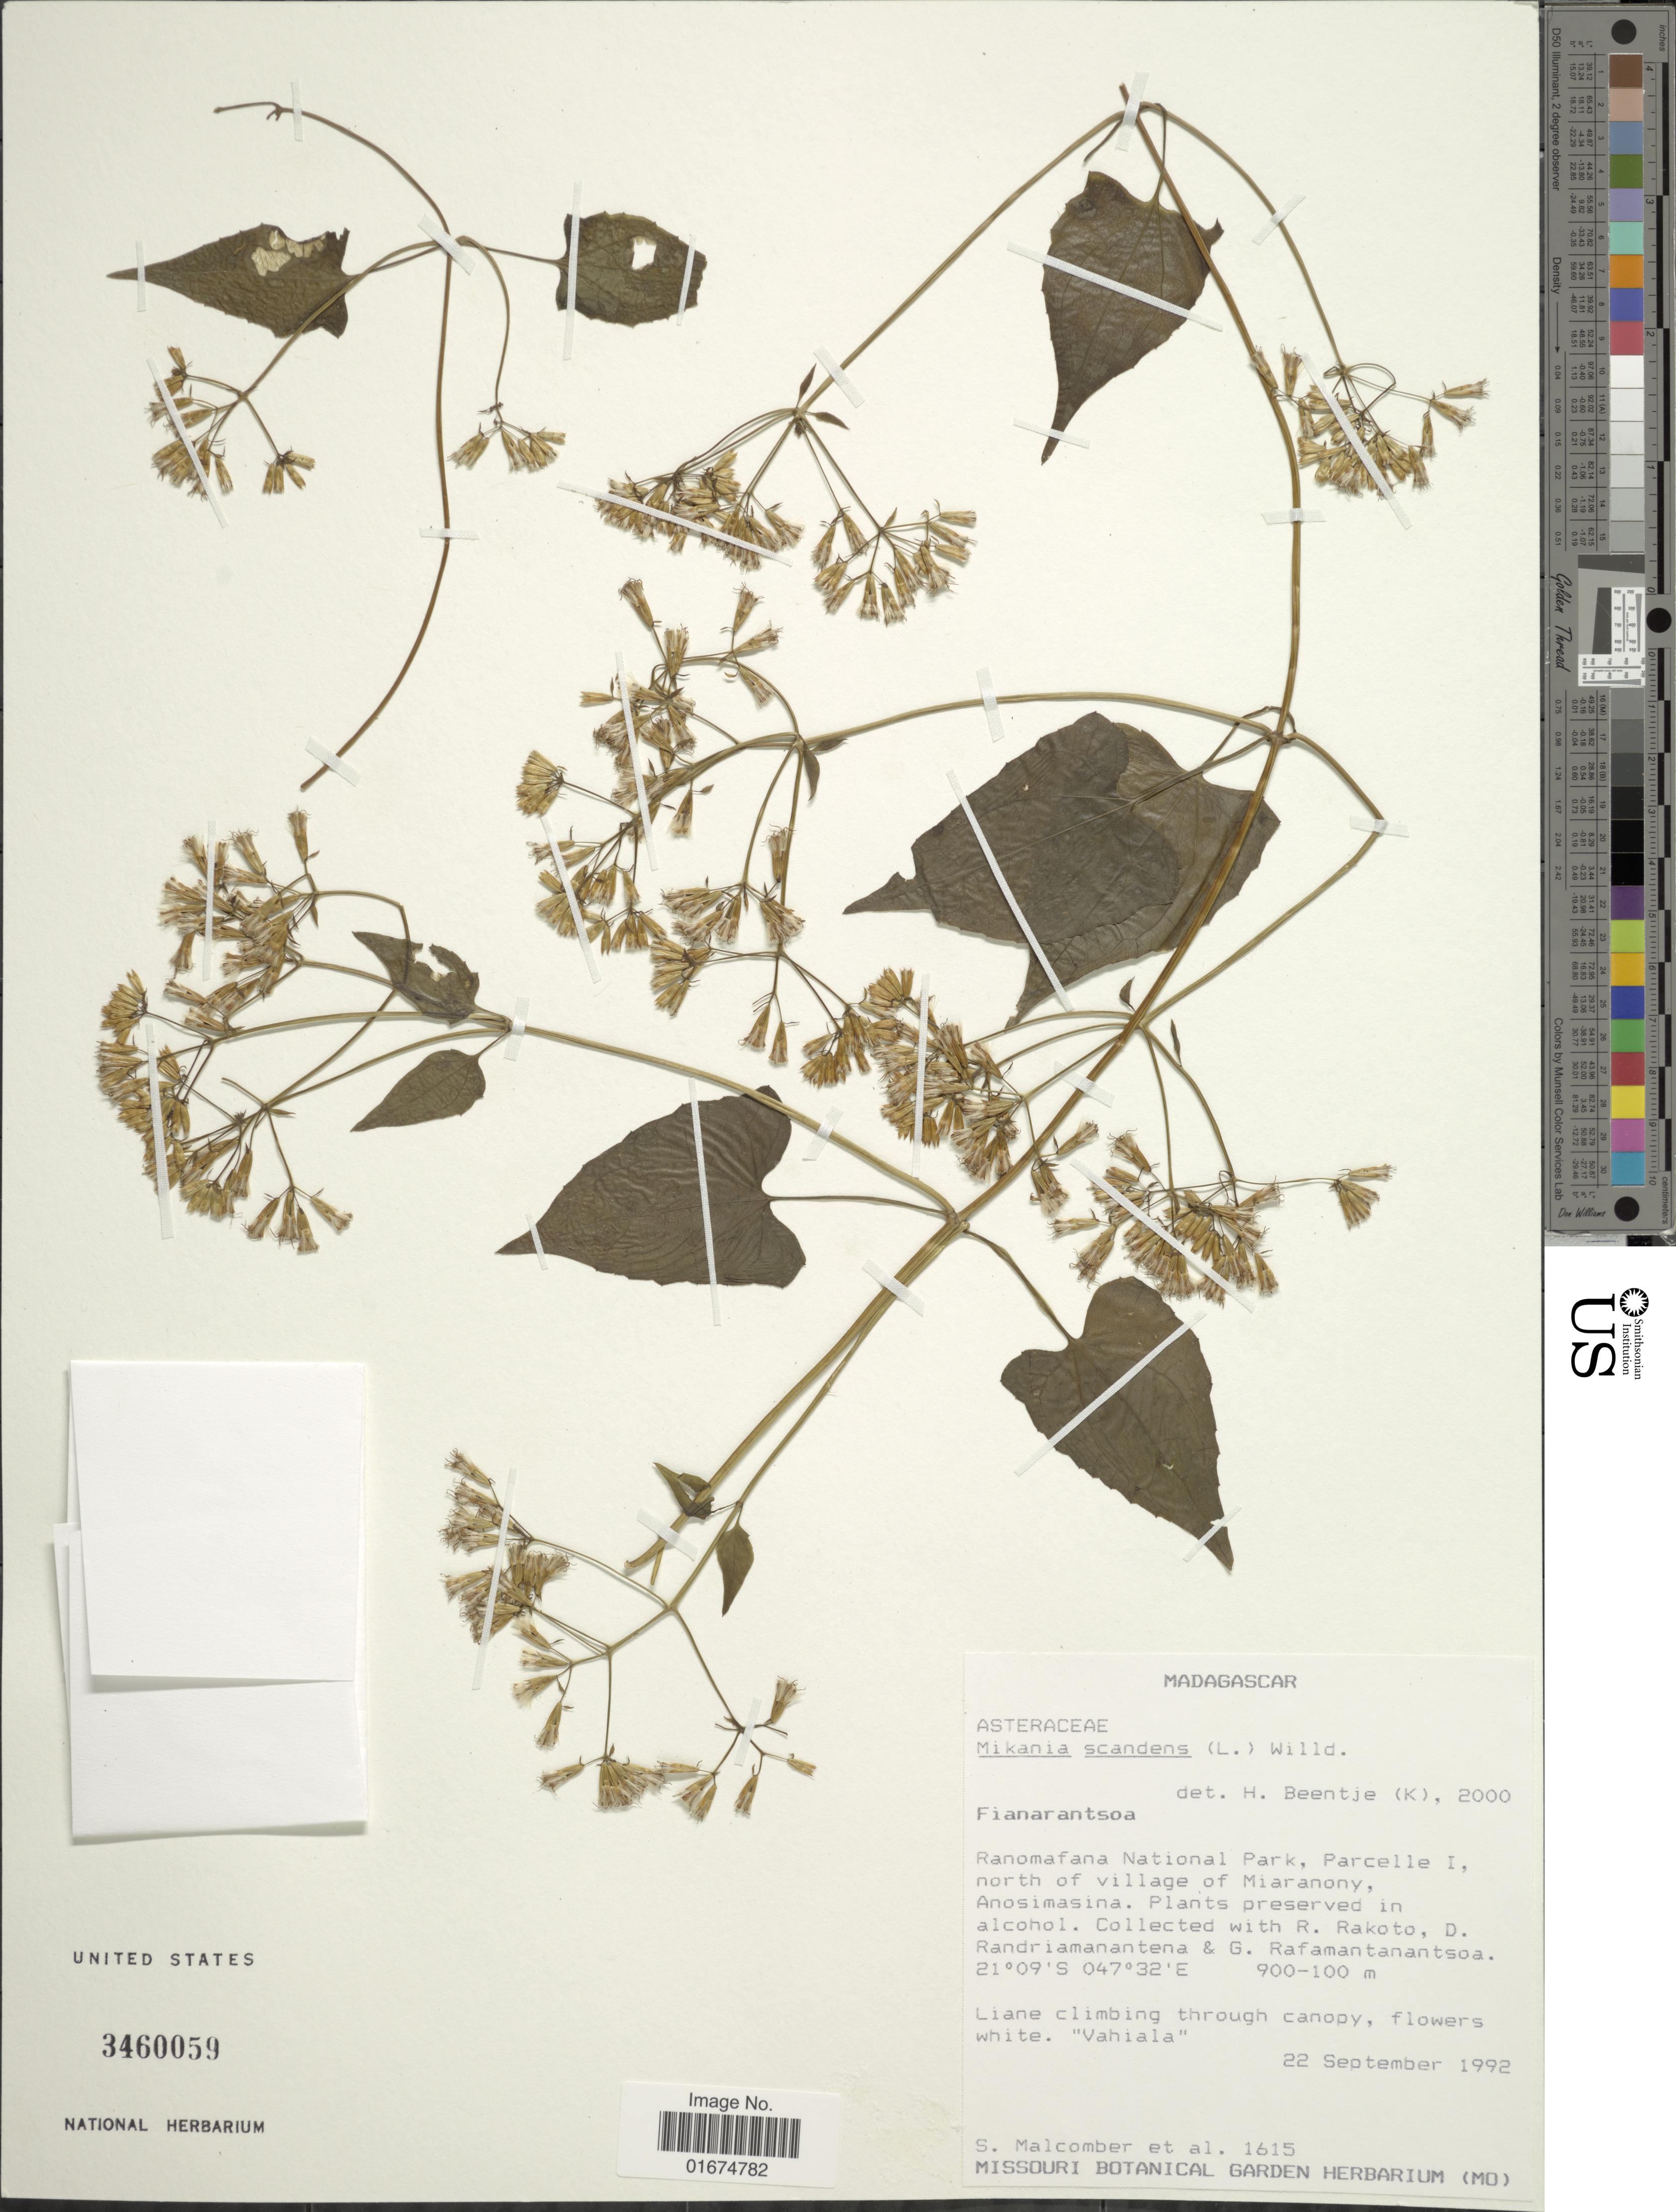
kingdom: Plantae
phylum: Tracheophyta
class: Magnoliopsida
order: Asterales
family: Asteraceae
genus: Mikania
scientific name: Mikania cordata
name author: (Burm. f.) B.L. Rob.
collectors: S. T. Malcomber, R. Rakoto, D. Randriamanantena & G. Rafamantanantsoa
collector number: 1615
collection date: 1992-09-22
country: Madagascar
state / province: Vatovavy Fitovinany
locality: Ranomafana National Park, Parcelle I, north of village of Miaranony, Anosimasina. Plants preserved in alcohol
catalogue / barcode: US 3460059